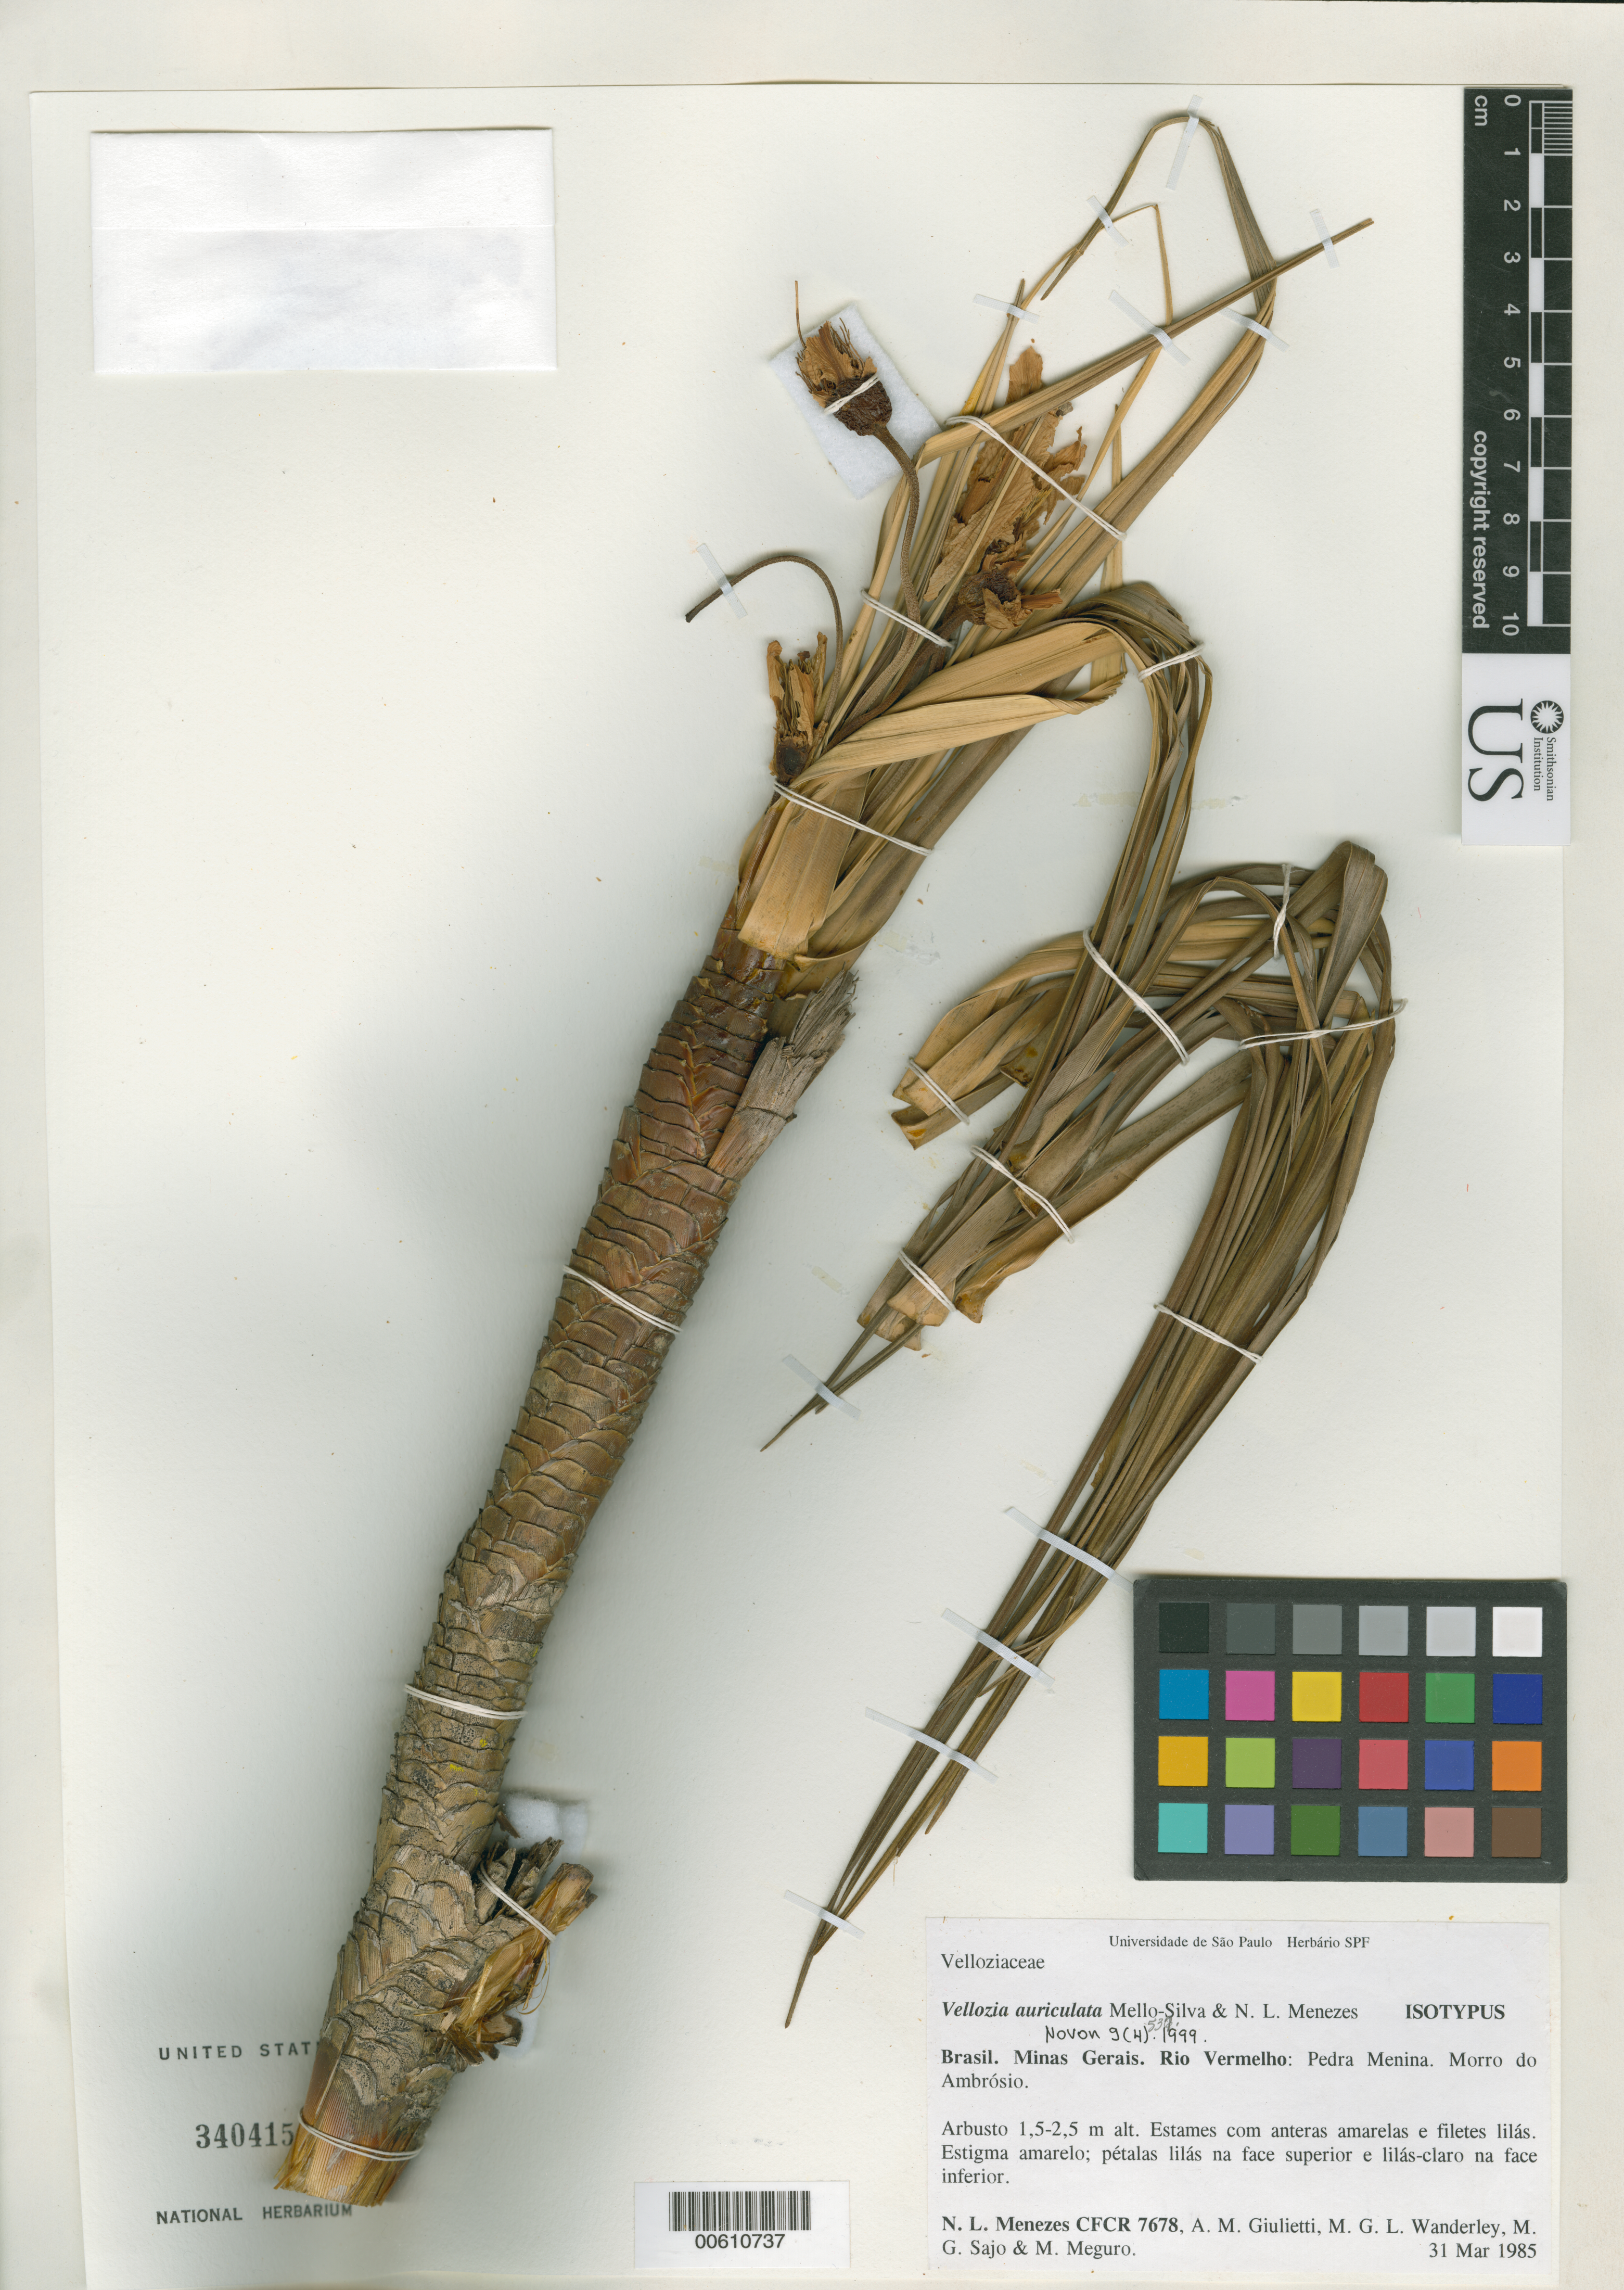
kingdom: Plantae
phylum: Tracheophyta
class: Liliopsida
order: Pandanales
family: Velloziaceae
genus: Vellozia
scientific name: Vellozia auriculata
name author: Mello-Silva & N.L. Menezes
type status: Isotype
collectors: N. L. Menezes, A. Giulietti, M. G. L. Wanderley, M. Sajo & M. Meguro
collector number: CFCR 7678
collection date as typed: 31 Mar 1985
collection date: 1985-03-31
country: Brazil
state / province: Minas Gerais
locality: Rio Vermelho, Pedra Menina, Morro do Ambrosio.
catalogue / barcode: US 3404154